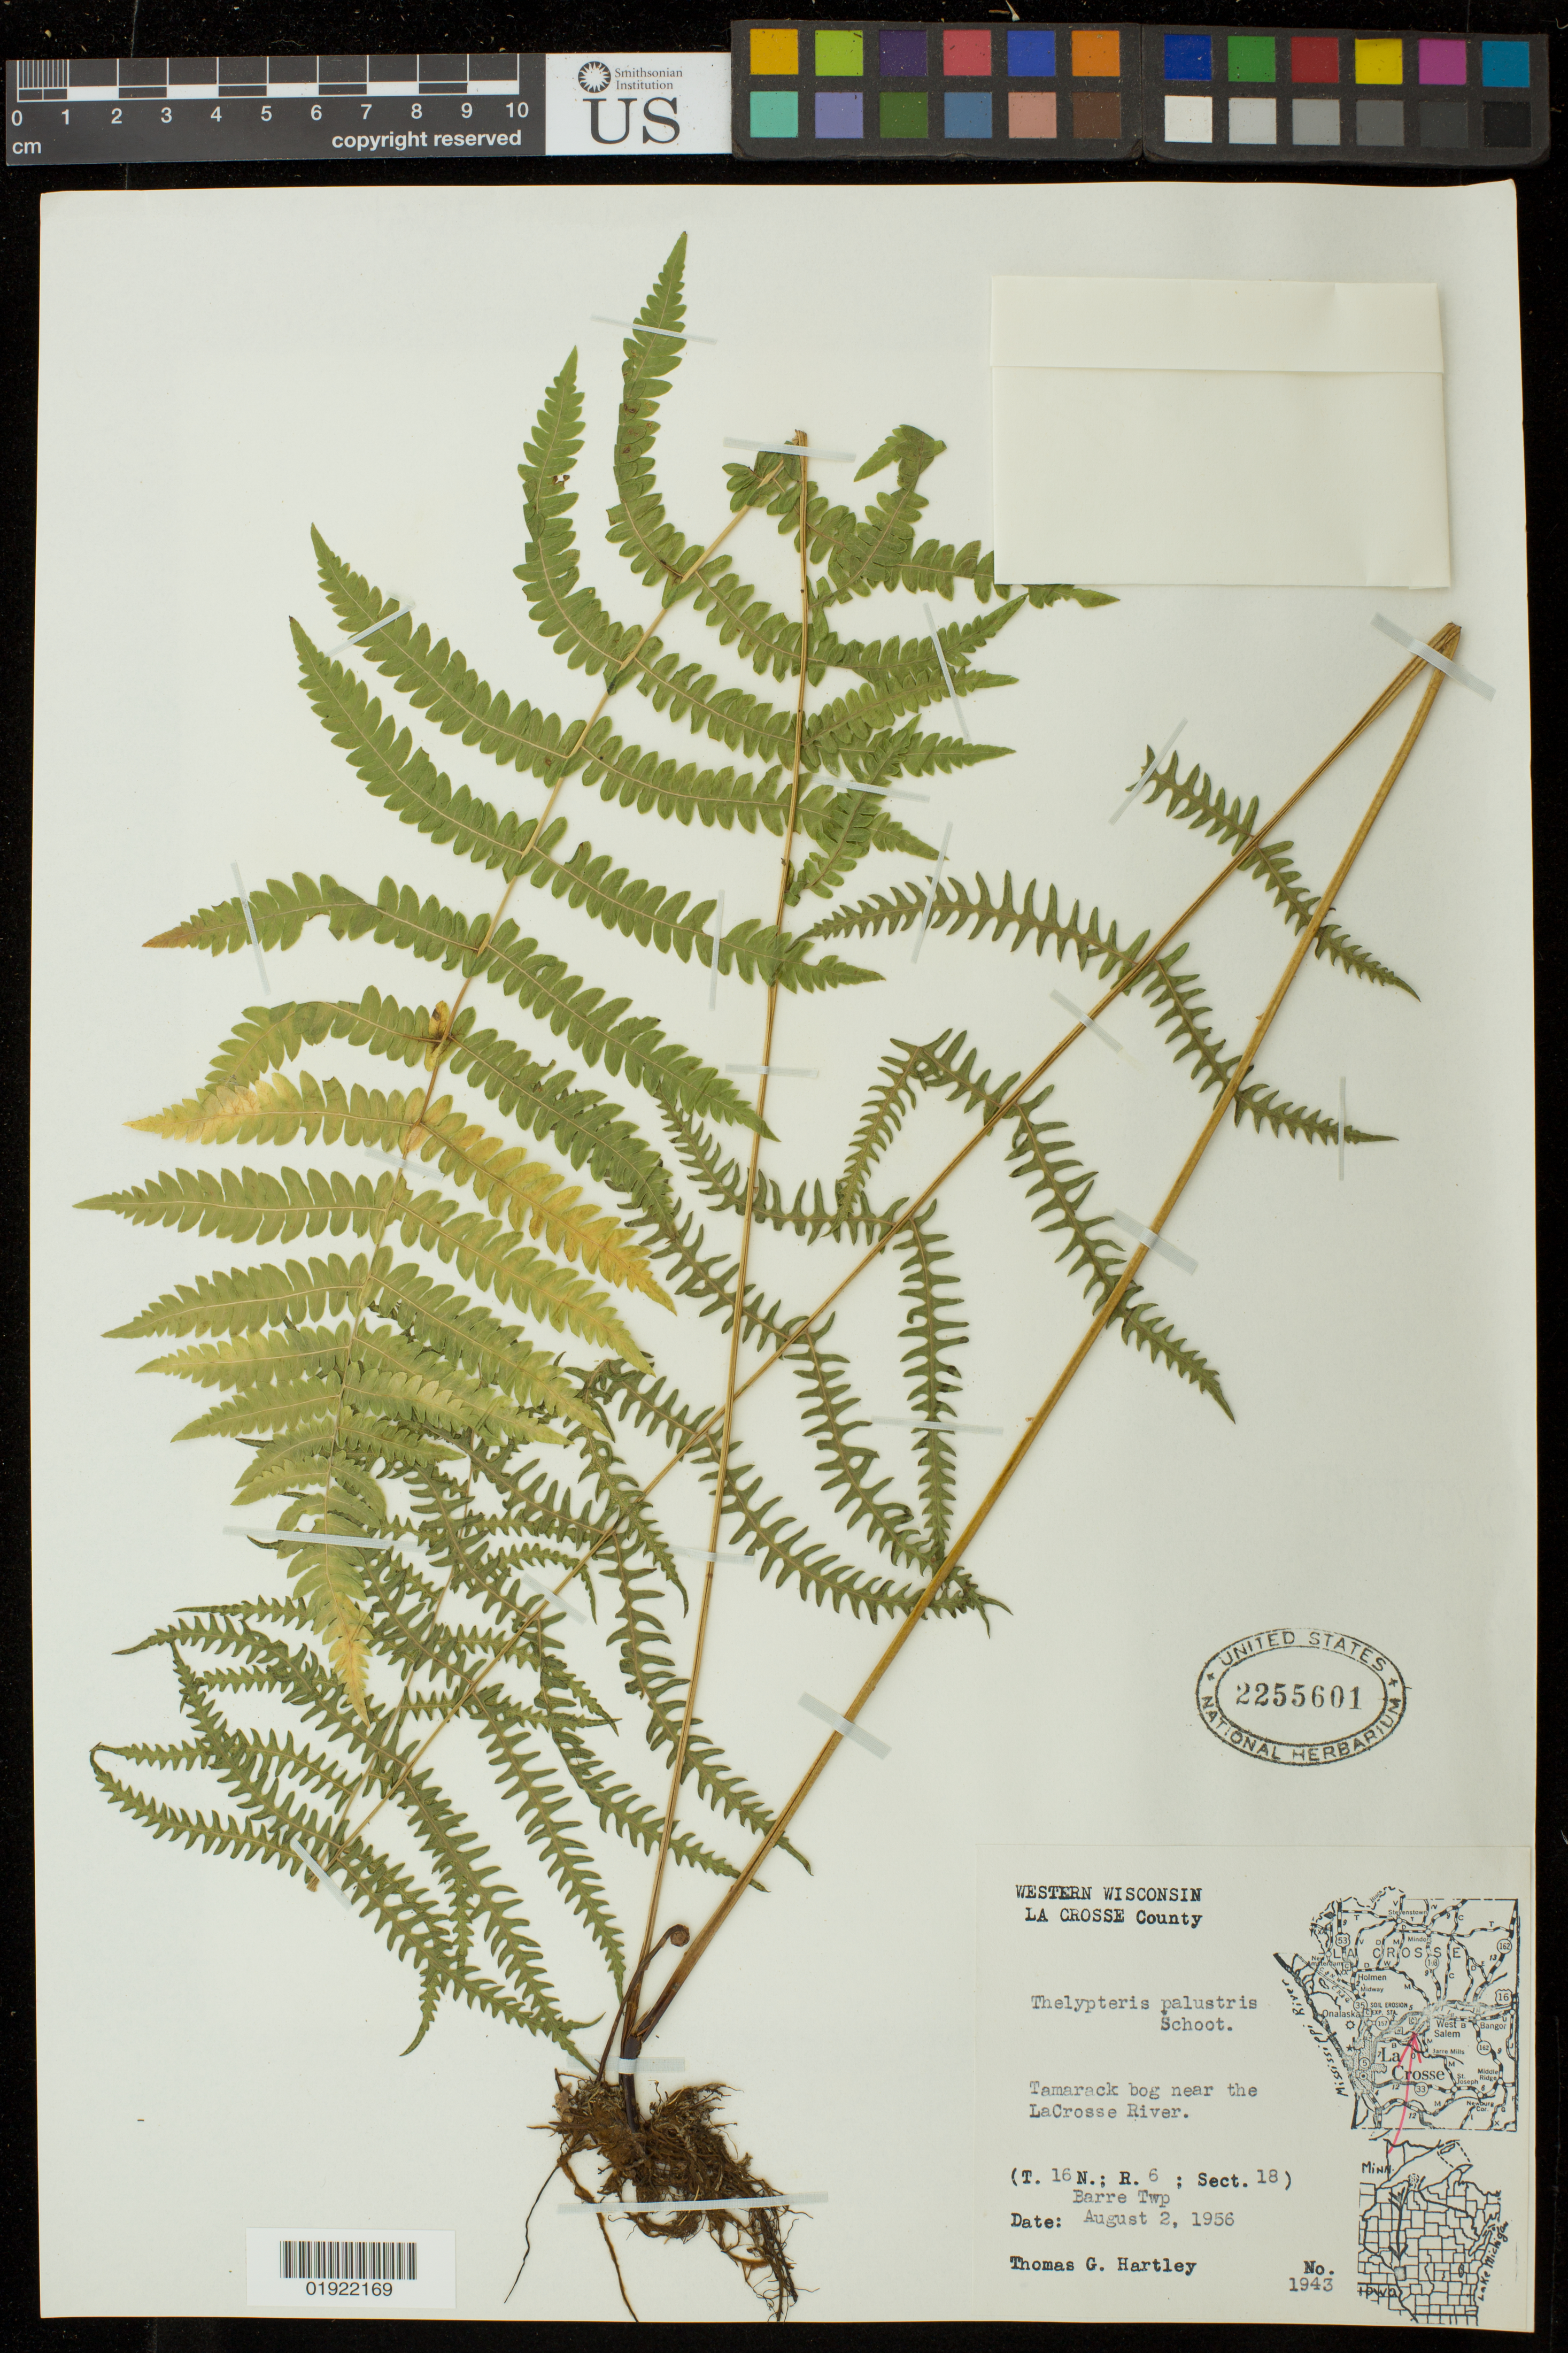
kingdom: Plantae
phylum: Tracheophyta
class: Polypodiopsida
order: Polypodiales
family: Thelypteridaceae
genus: Thelypteris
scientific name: Thelypteris palustris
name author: (Salisb.) Schott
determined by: Schott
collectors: T. G. Hartley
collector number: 1943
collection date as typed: August 2, 1956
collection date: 1956-08-02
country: United States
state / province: Wisconsin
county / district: La Crosse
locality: Tamarack bog near the LaCrosse River; T. 16 N.; R. 6; Sect. 18; Barr Twp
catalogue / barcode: US 2255601